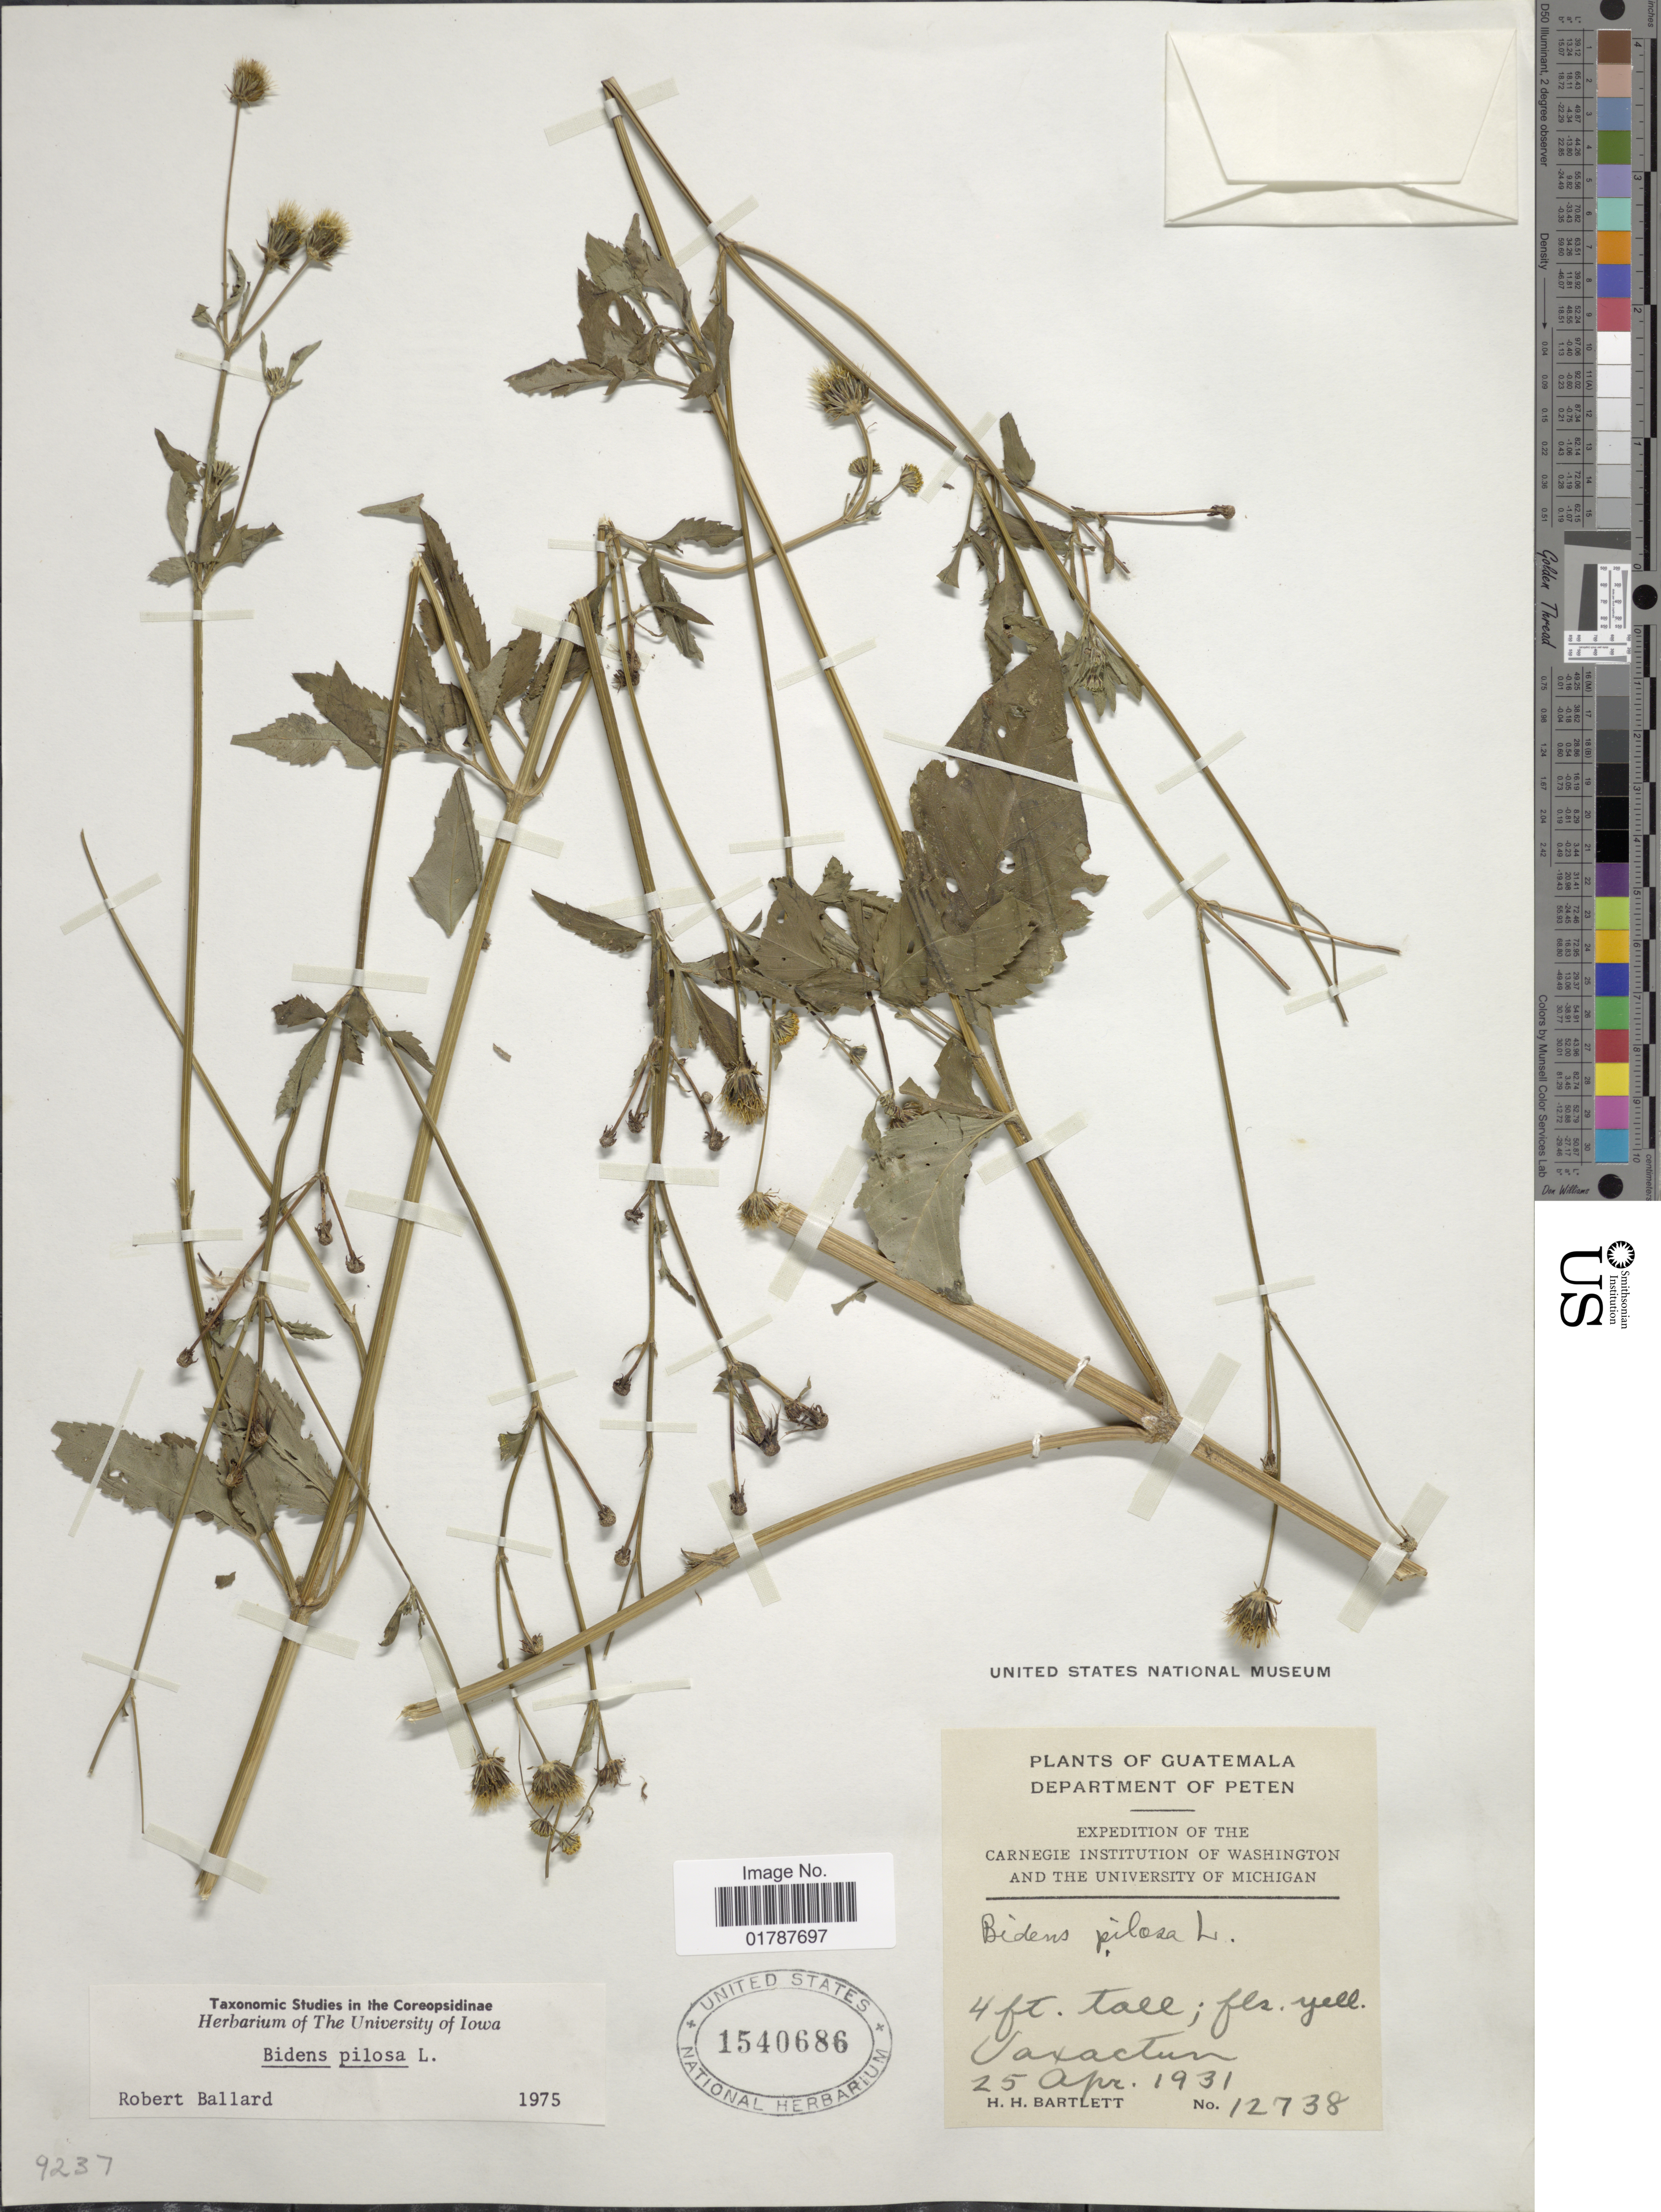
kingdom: Plantae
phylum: Tracheophyta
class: Magnoliopsida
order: Asterales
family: Asteraceae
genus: Bidens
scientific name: Bidens pilosa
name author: L.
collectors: H. H. Bartlett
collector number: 12738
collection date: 1931-04-25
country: Guatemala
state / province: El Petén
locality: Department of Peten, Uaxactun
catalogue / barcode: US 1540686